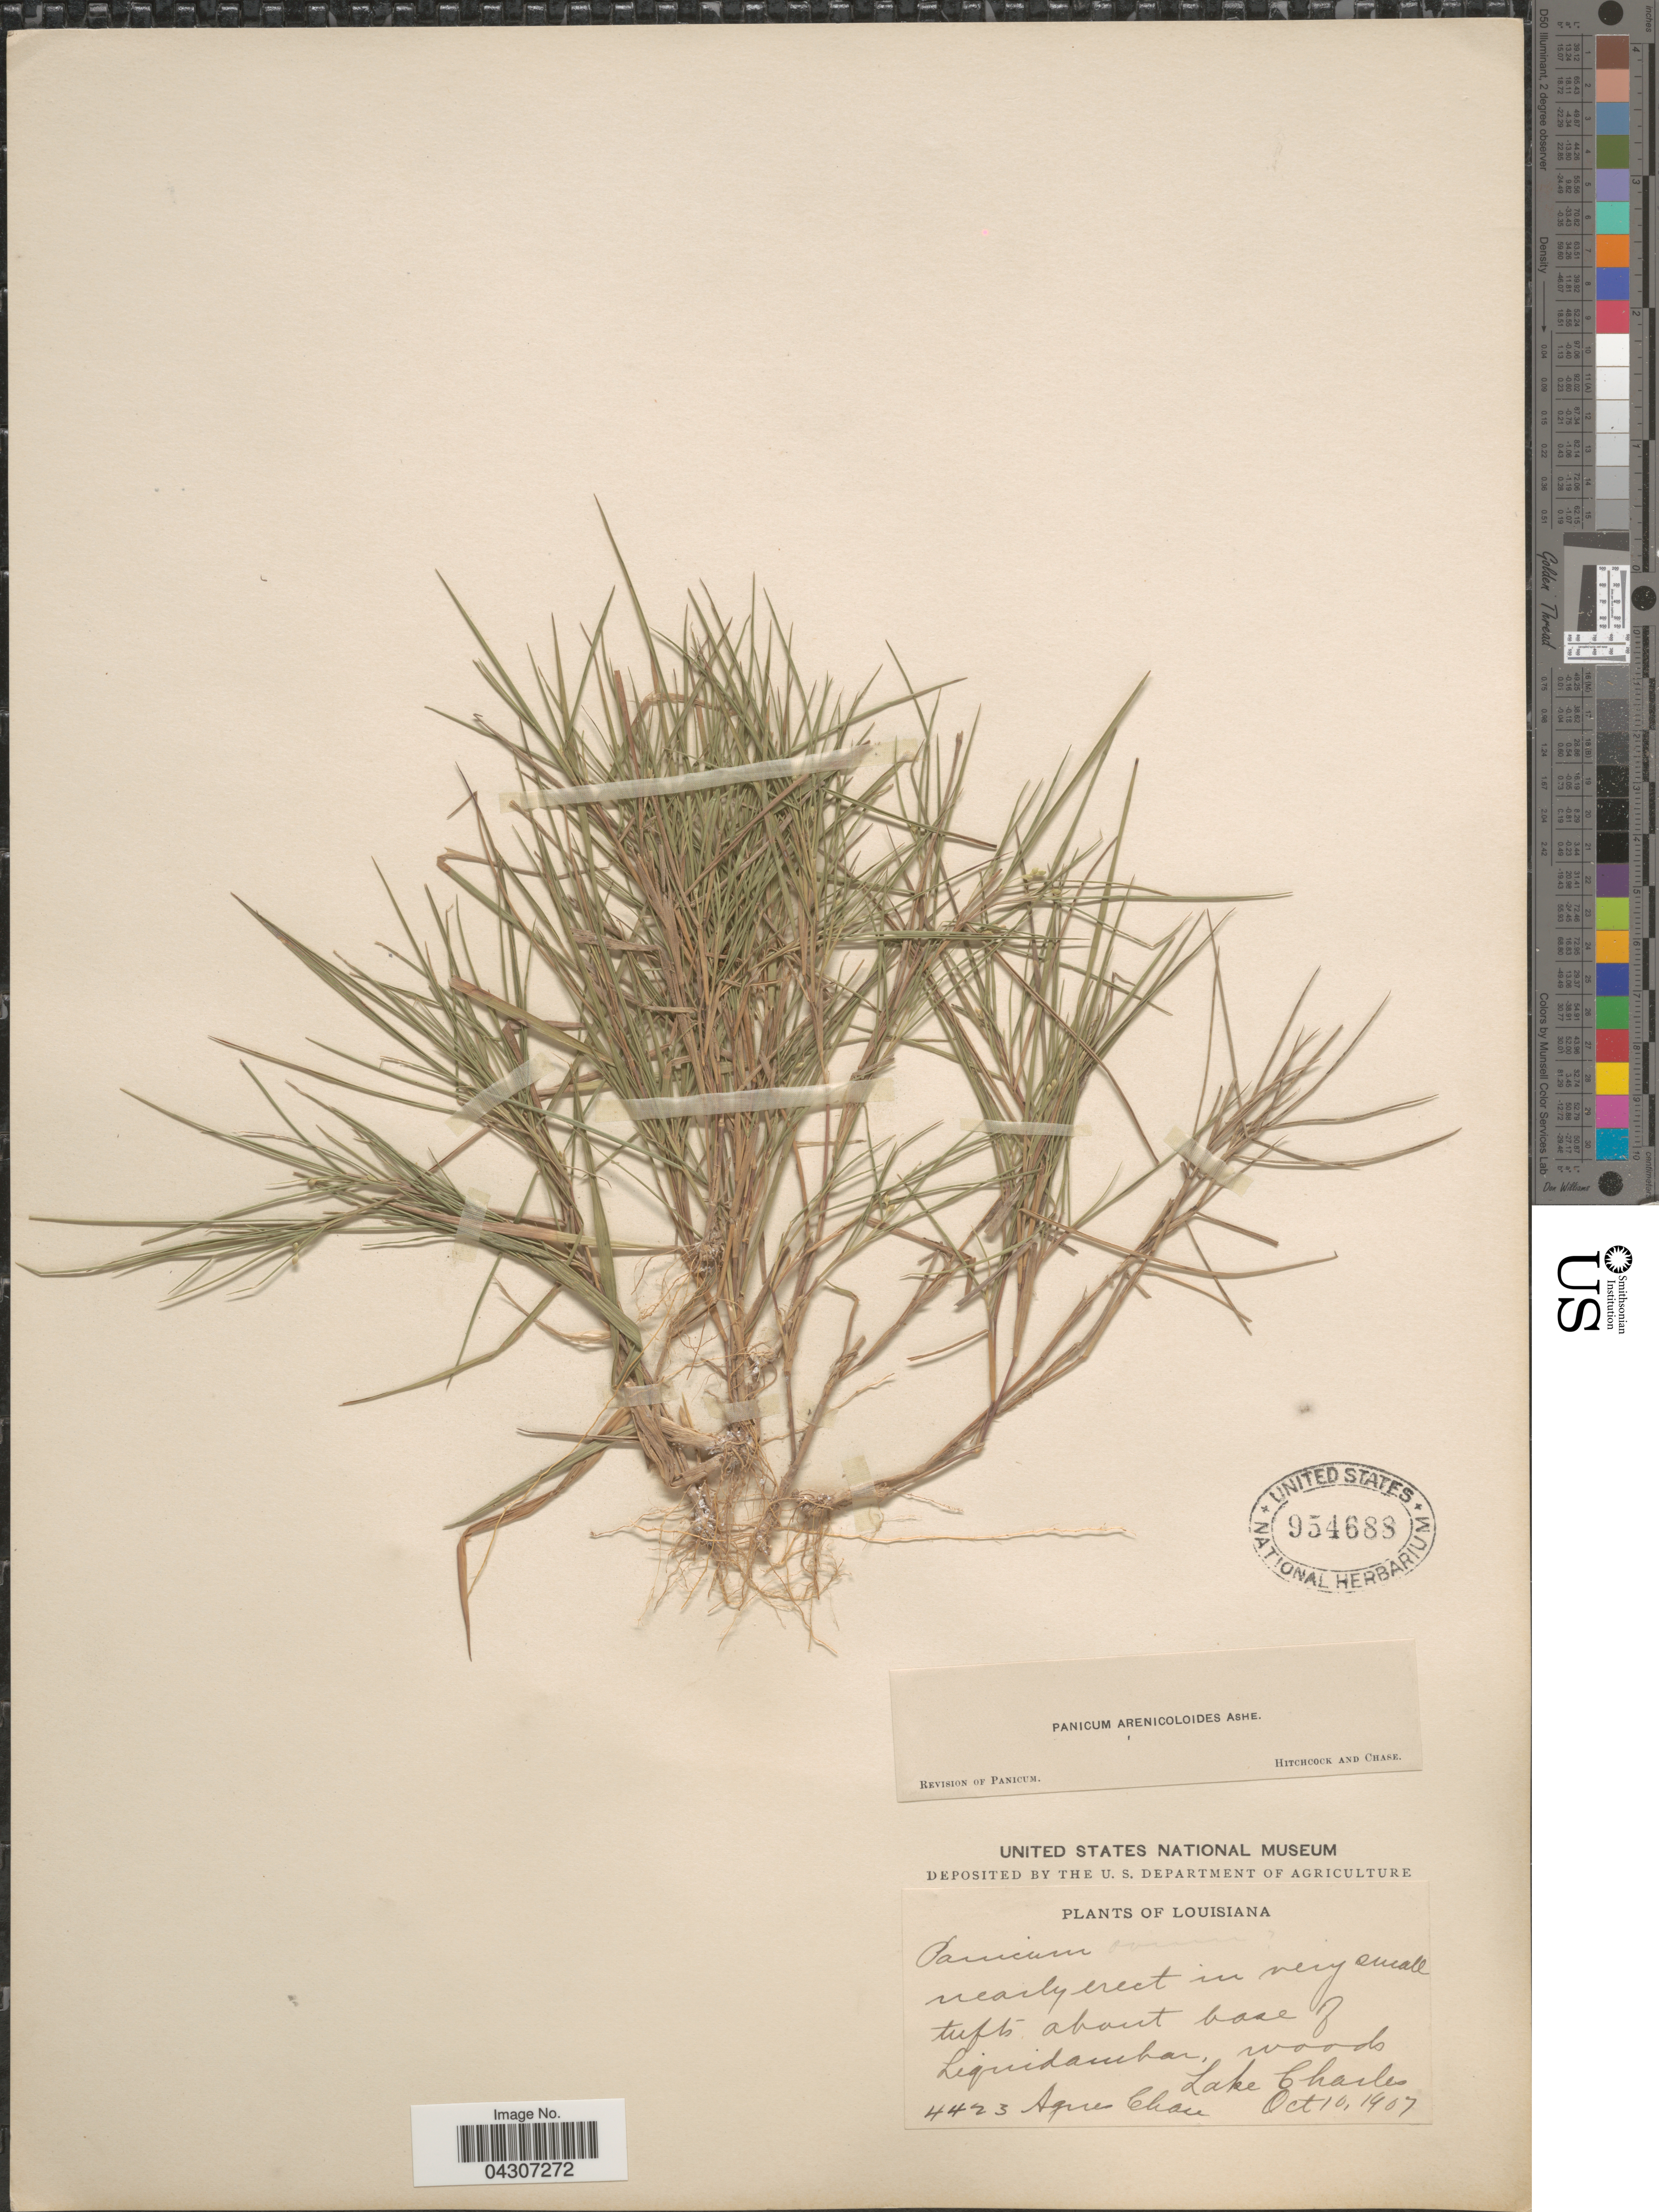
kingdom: Plantae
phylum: Tracheophyta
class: Liliopsida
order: Poales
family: Poaceae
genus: Dichanthelium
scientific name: Dichanthelium aciculare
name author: (Desv. ex Poir.) Gould & C.A. Clark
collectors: A. Chase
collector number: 4423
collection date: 1907-10-10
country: United States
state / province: Louisiana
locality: Lake Charles.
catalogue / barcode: US 954688